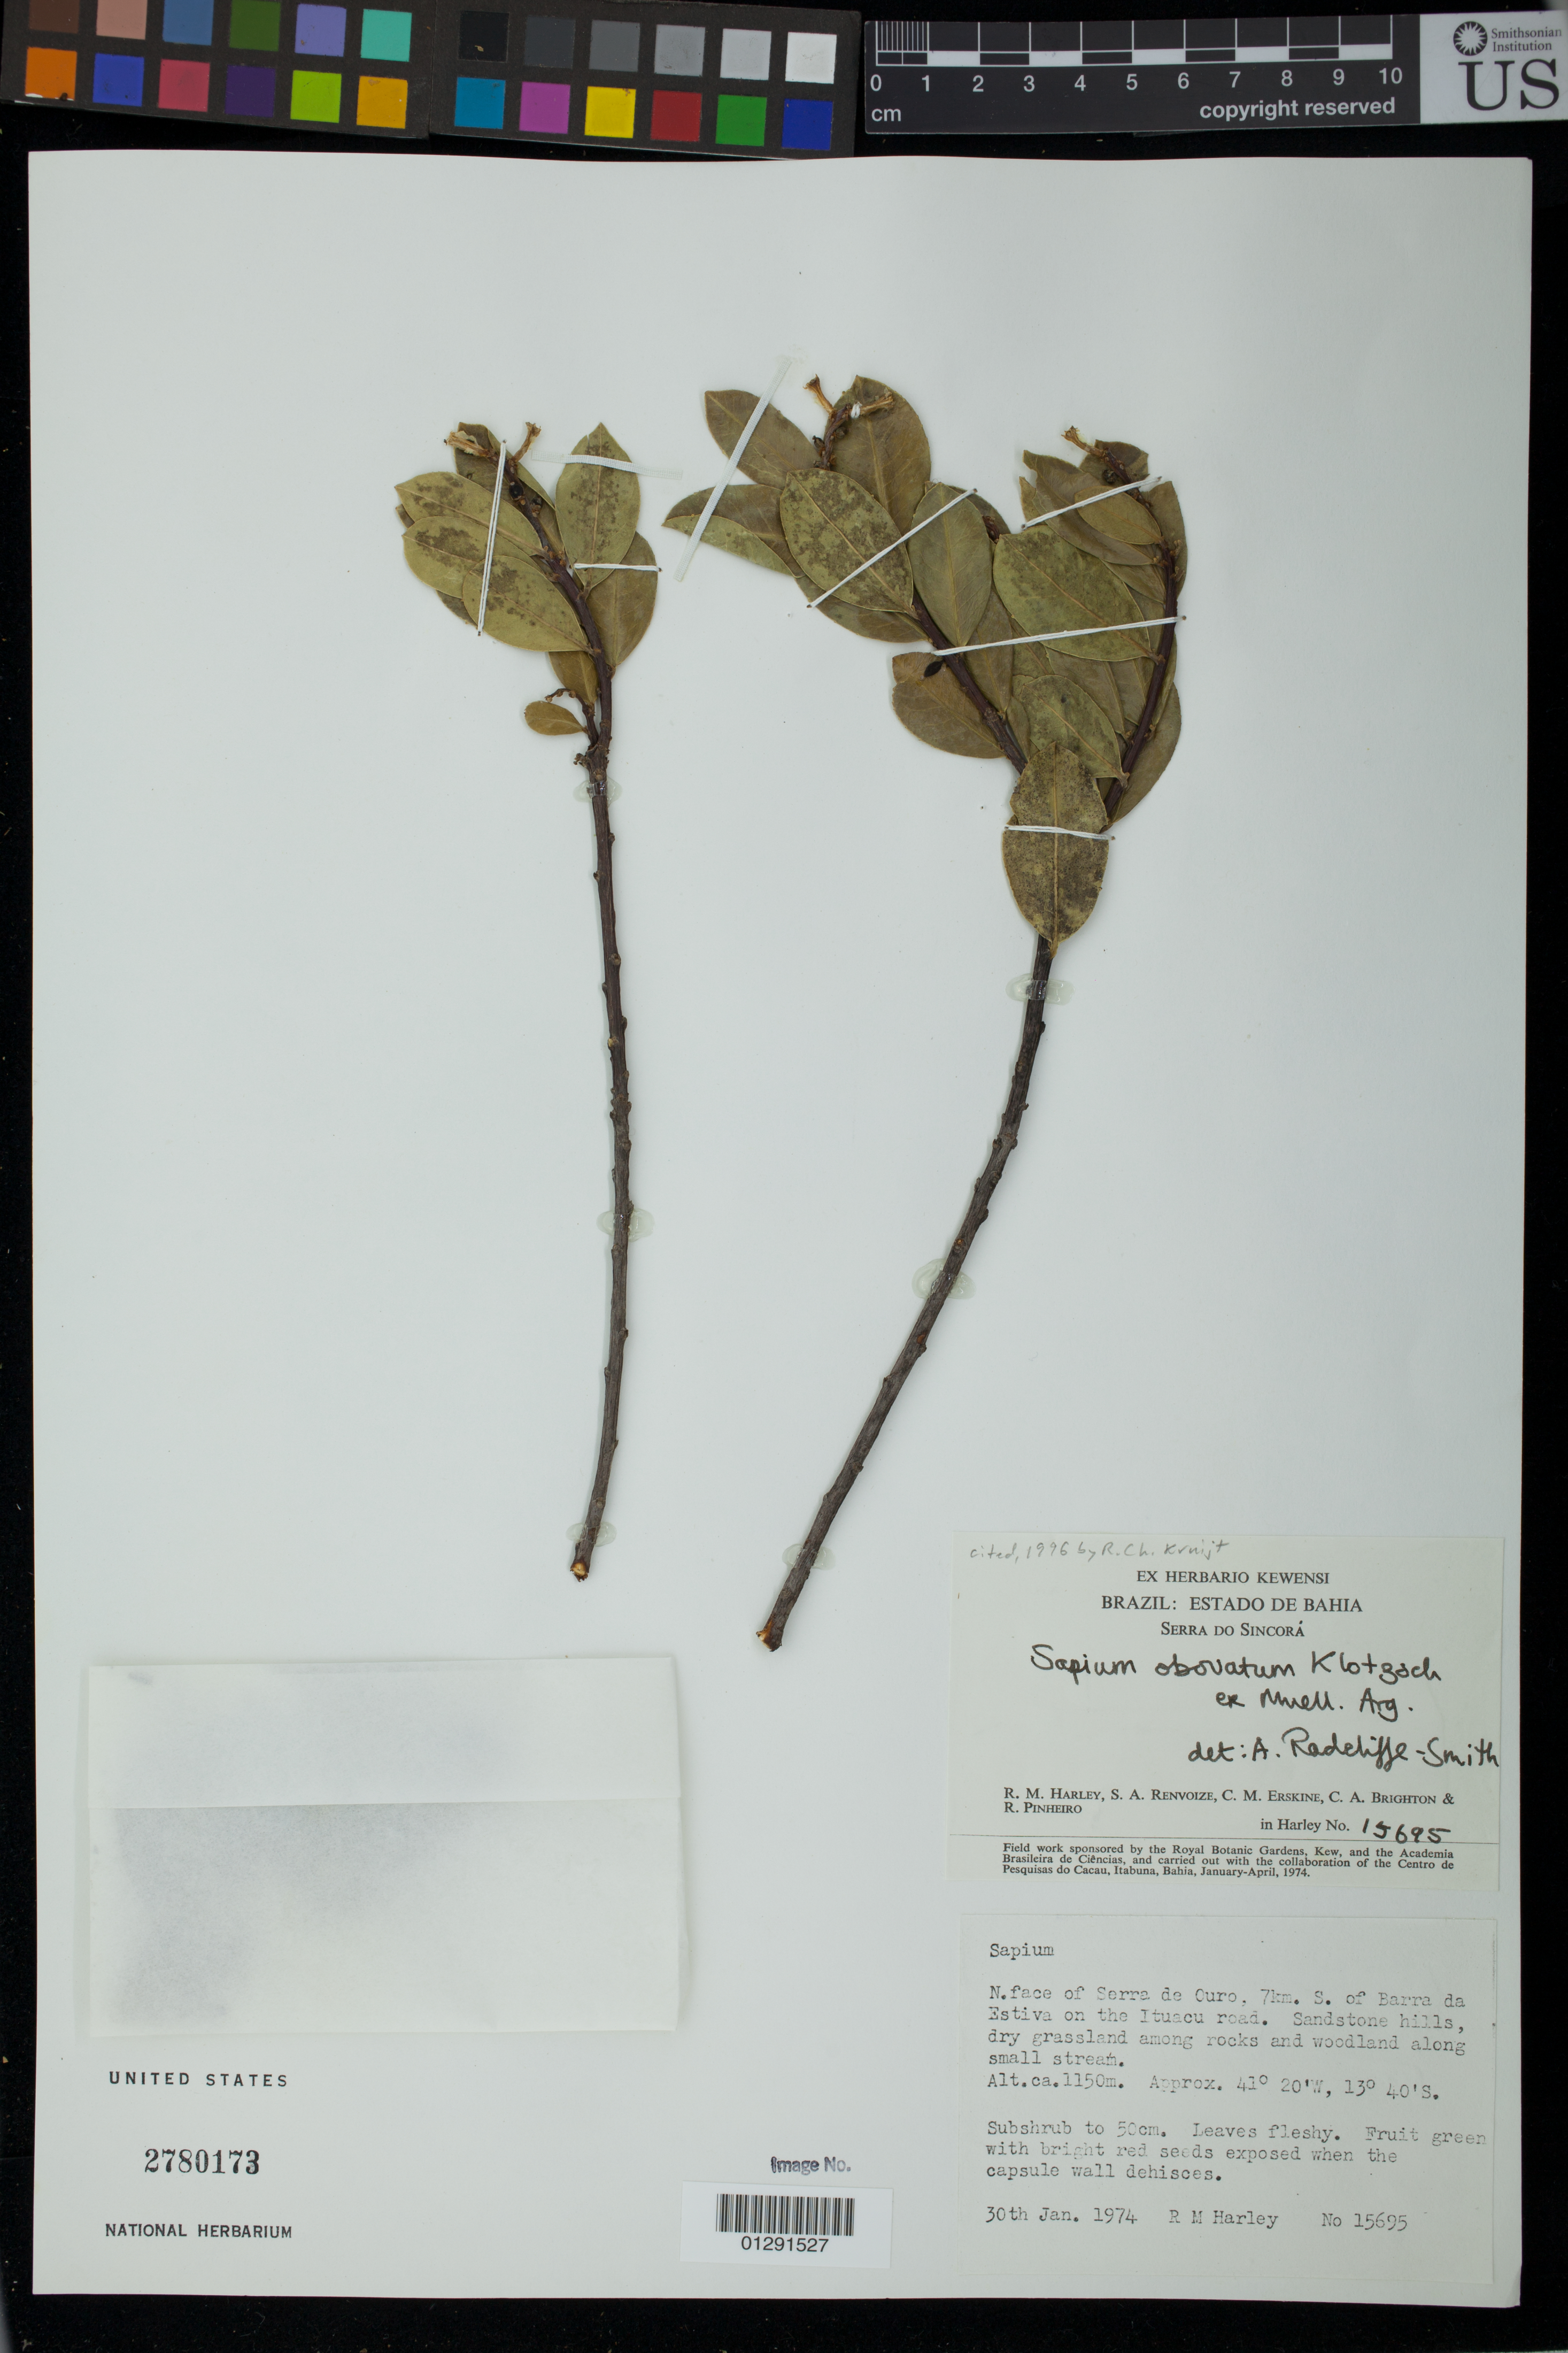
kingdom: Plantae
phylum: Tracheophyta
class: Magnoliopsida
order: Malpighiales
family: Euphorbiaceae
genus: Sapium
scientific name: Sapium obovatum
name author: Klotzsch ex Müll. Arg.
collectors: R. M. Harley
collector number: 15695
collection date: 1974-01-30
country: Brazil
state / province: Bahia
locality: Serra do Sincora: N. face of Serra de Curo, 7 km S. of Barra da Estiva on the Ituacu road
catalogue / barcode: US 2780173